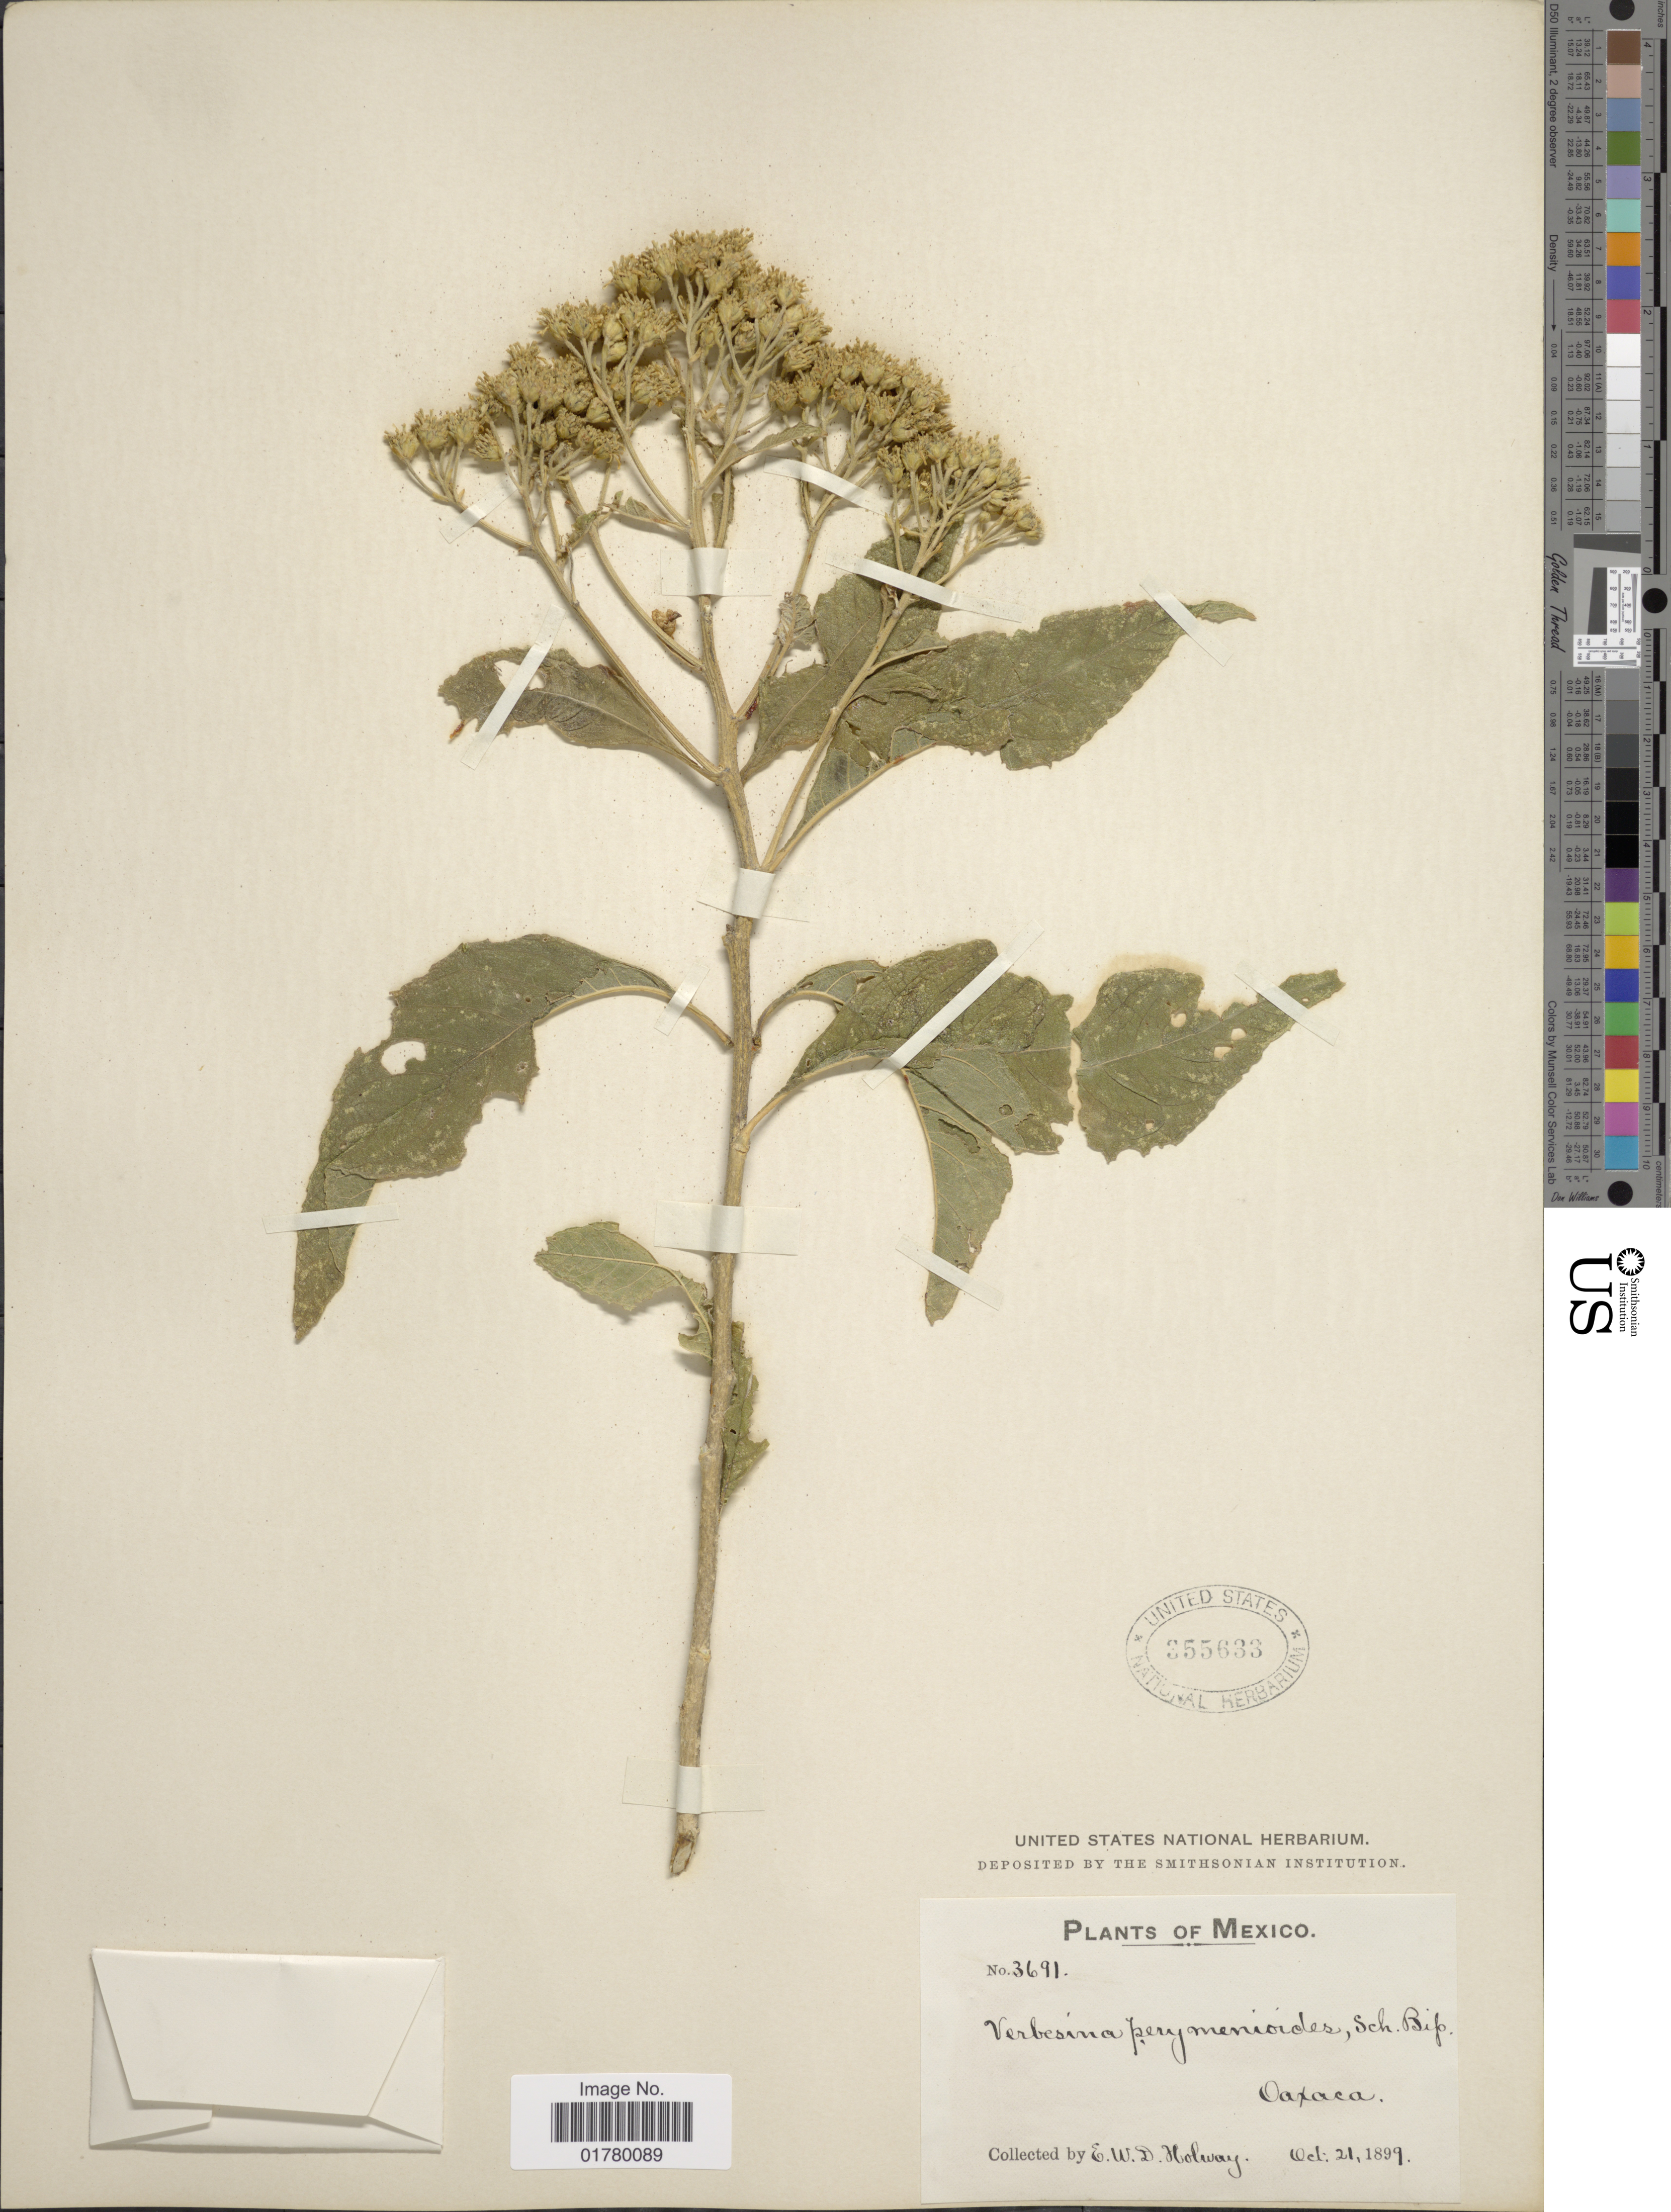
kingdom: Plantae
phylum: Tracheophyta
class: Magnoliopsida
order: Asterales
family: Asteraceae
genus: Verbesina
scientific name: Verbesina perymenioides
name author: Sch. Bip. ex Klatt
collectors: E. W. D. Holway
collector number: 3691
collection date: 1899-10-21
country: Mexico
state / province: Oaxaca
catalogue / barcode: US 355633